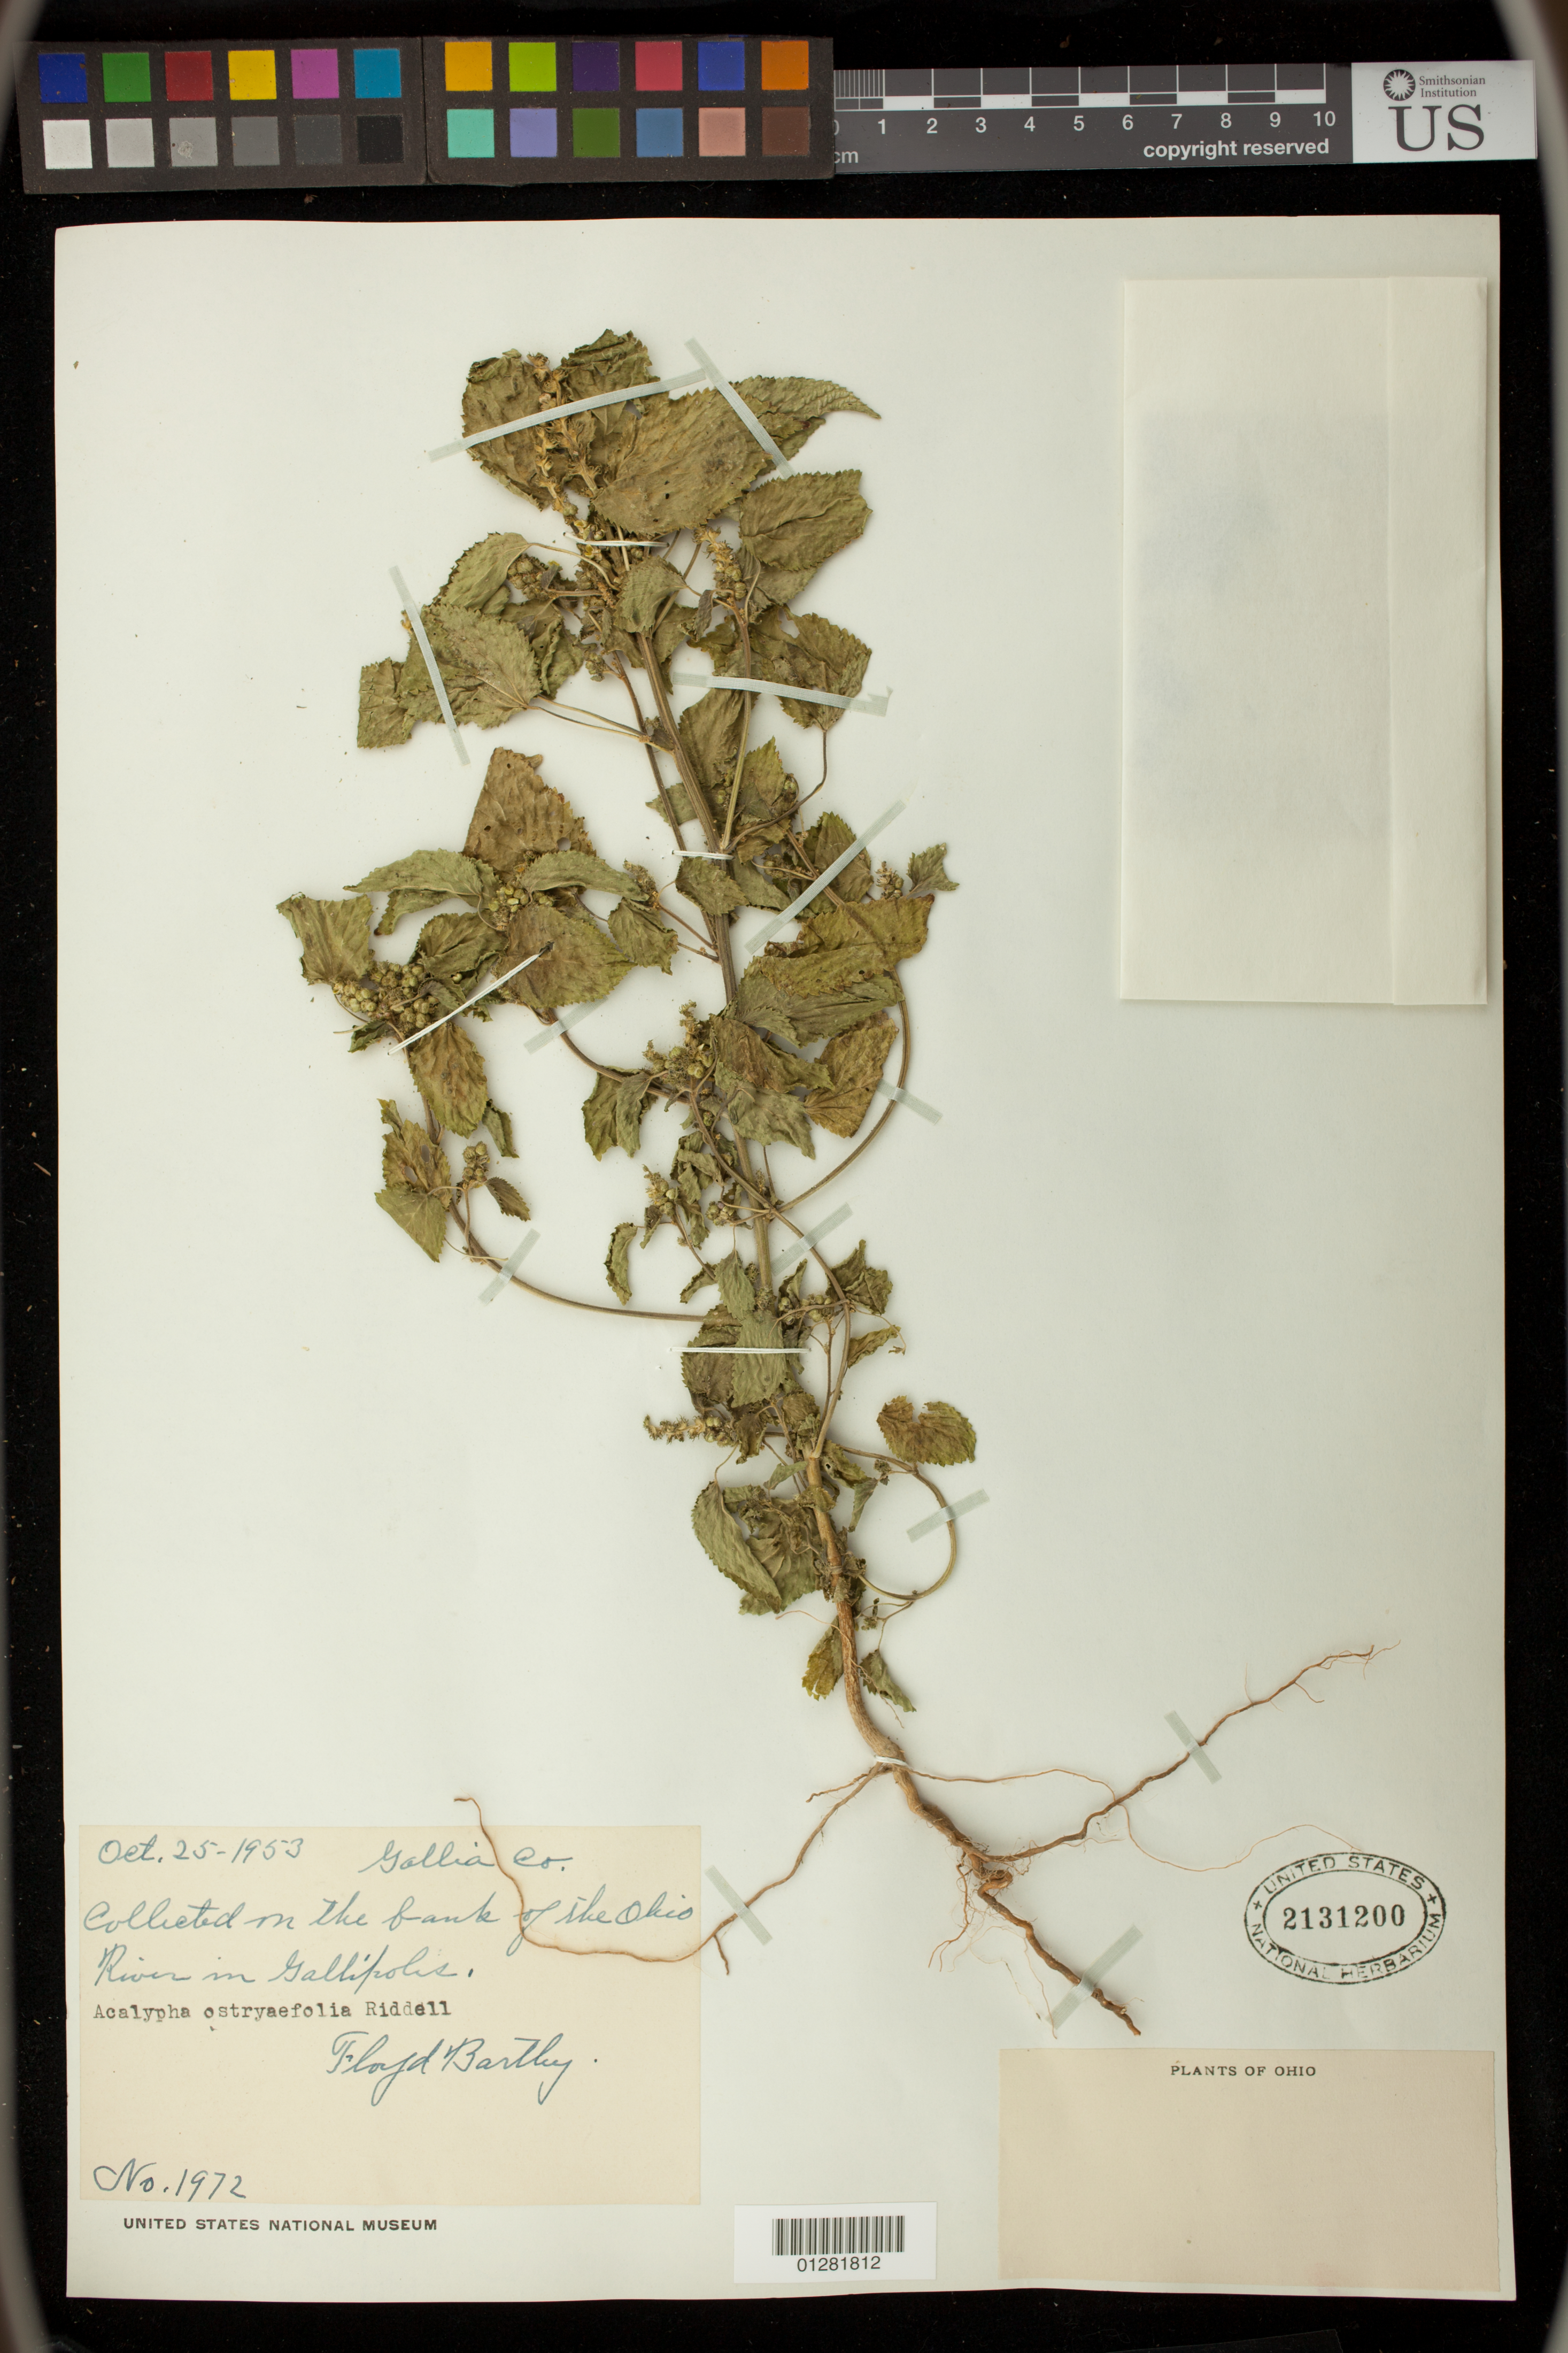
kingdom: Plantae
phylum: Tracheophyta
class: Magnoliopsida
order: Malpighiales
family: Euphorbiaceae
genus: Acalypha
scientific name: Acalypha ostryifolia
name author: Ridd.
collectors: F. Bartley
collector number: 1972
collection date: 1953-10-25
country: United States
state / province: Ohio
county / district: Gallia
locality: on the bank of the Ohio River in Gallipolis.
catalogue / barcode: US 2131200